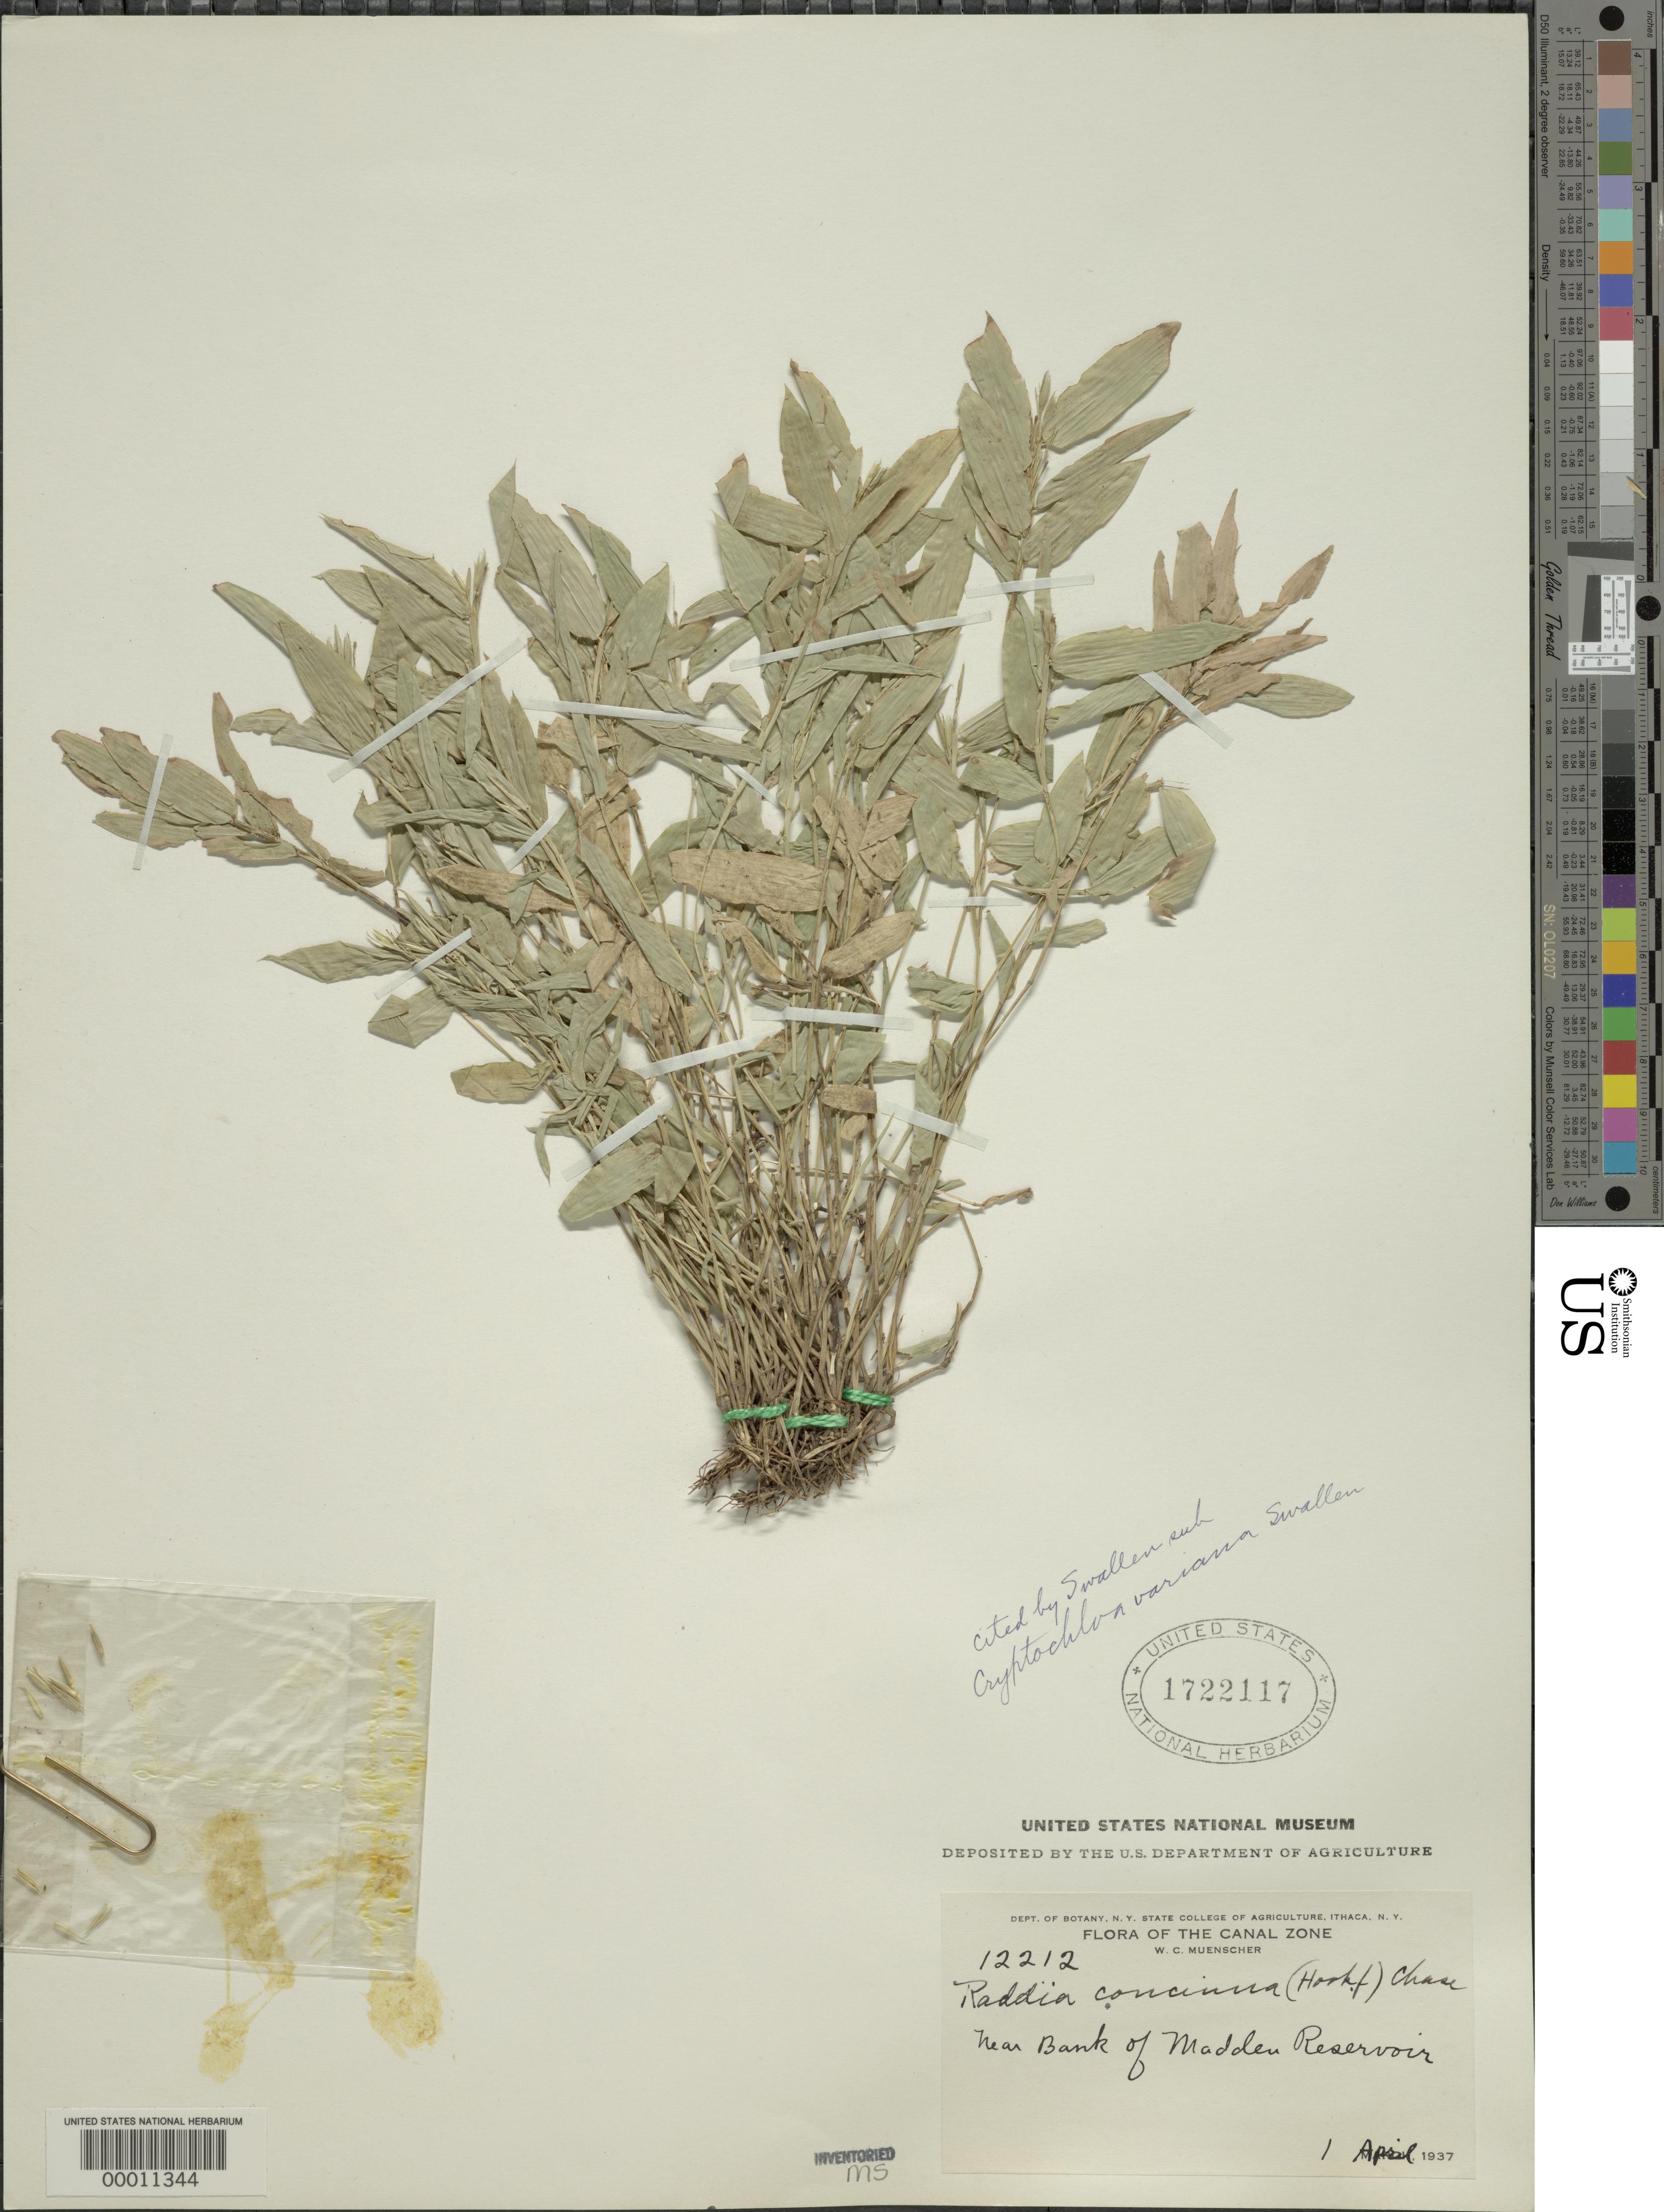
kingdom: Plantae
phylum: Tracheophyta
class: Liliopsida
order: Poales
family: Poaceae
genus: Cryptochloa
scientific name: Cryptochloa variana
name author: Swallen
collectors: W. Muenscher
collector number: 12212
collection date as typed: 01 Apr 1937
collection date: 1937-04-01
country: Panama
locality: Madden Reservoir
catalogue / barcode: US 1722117